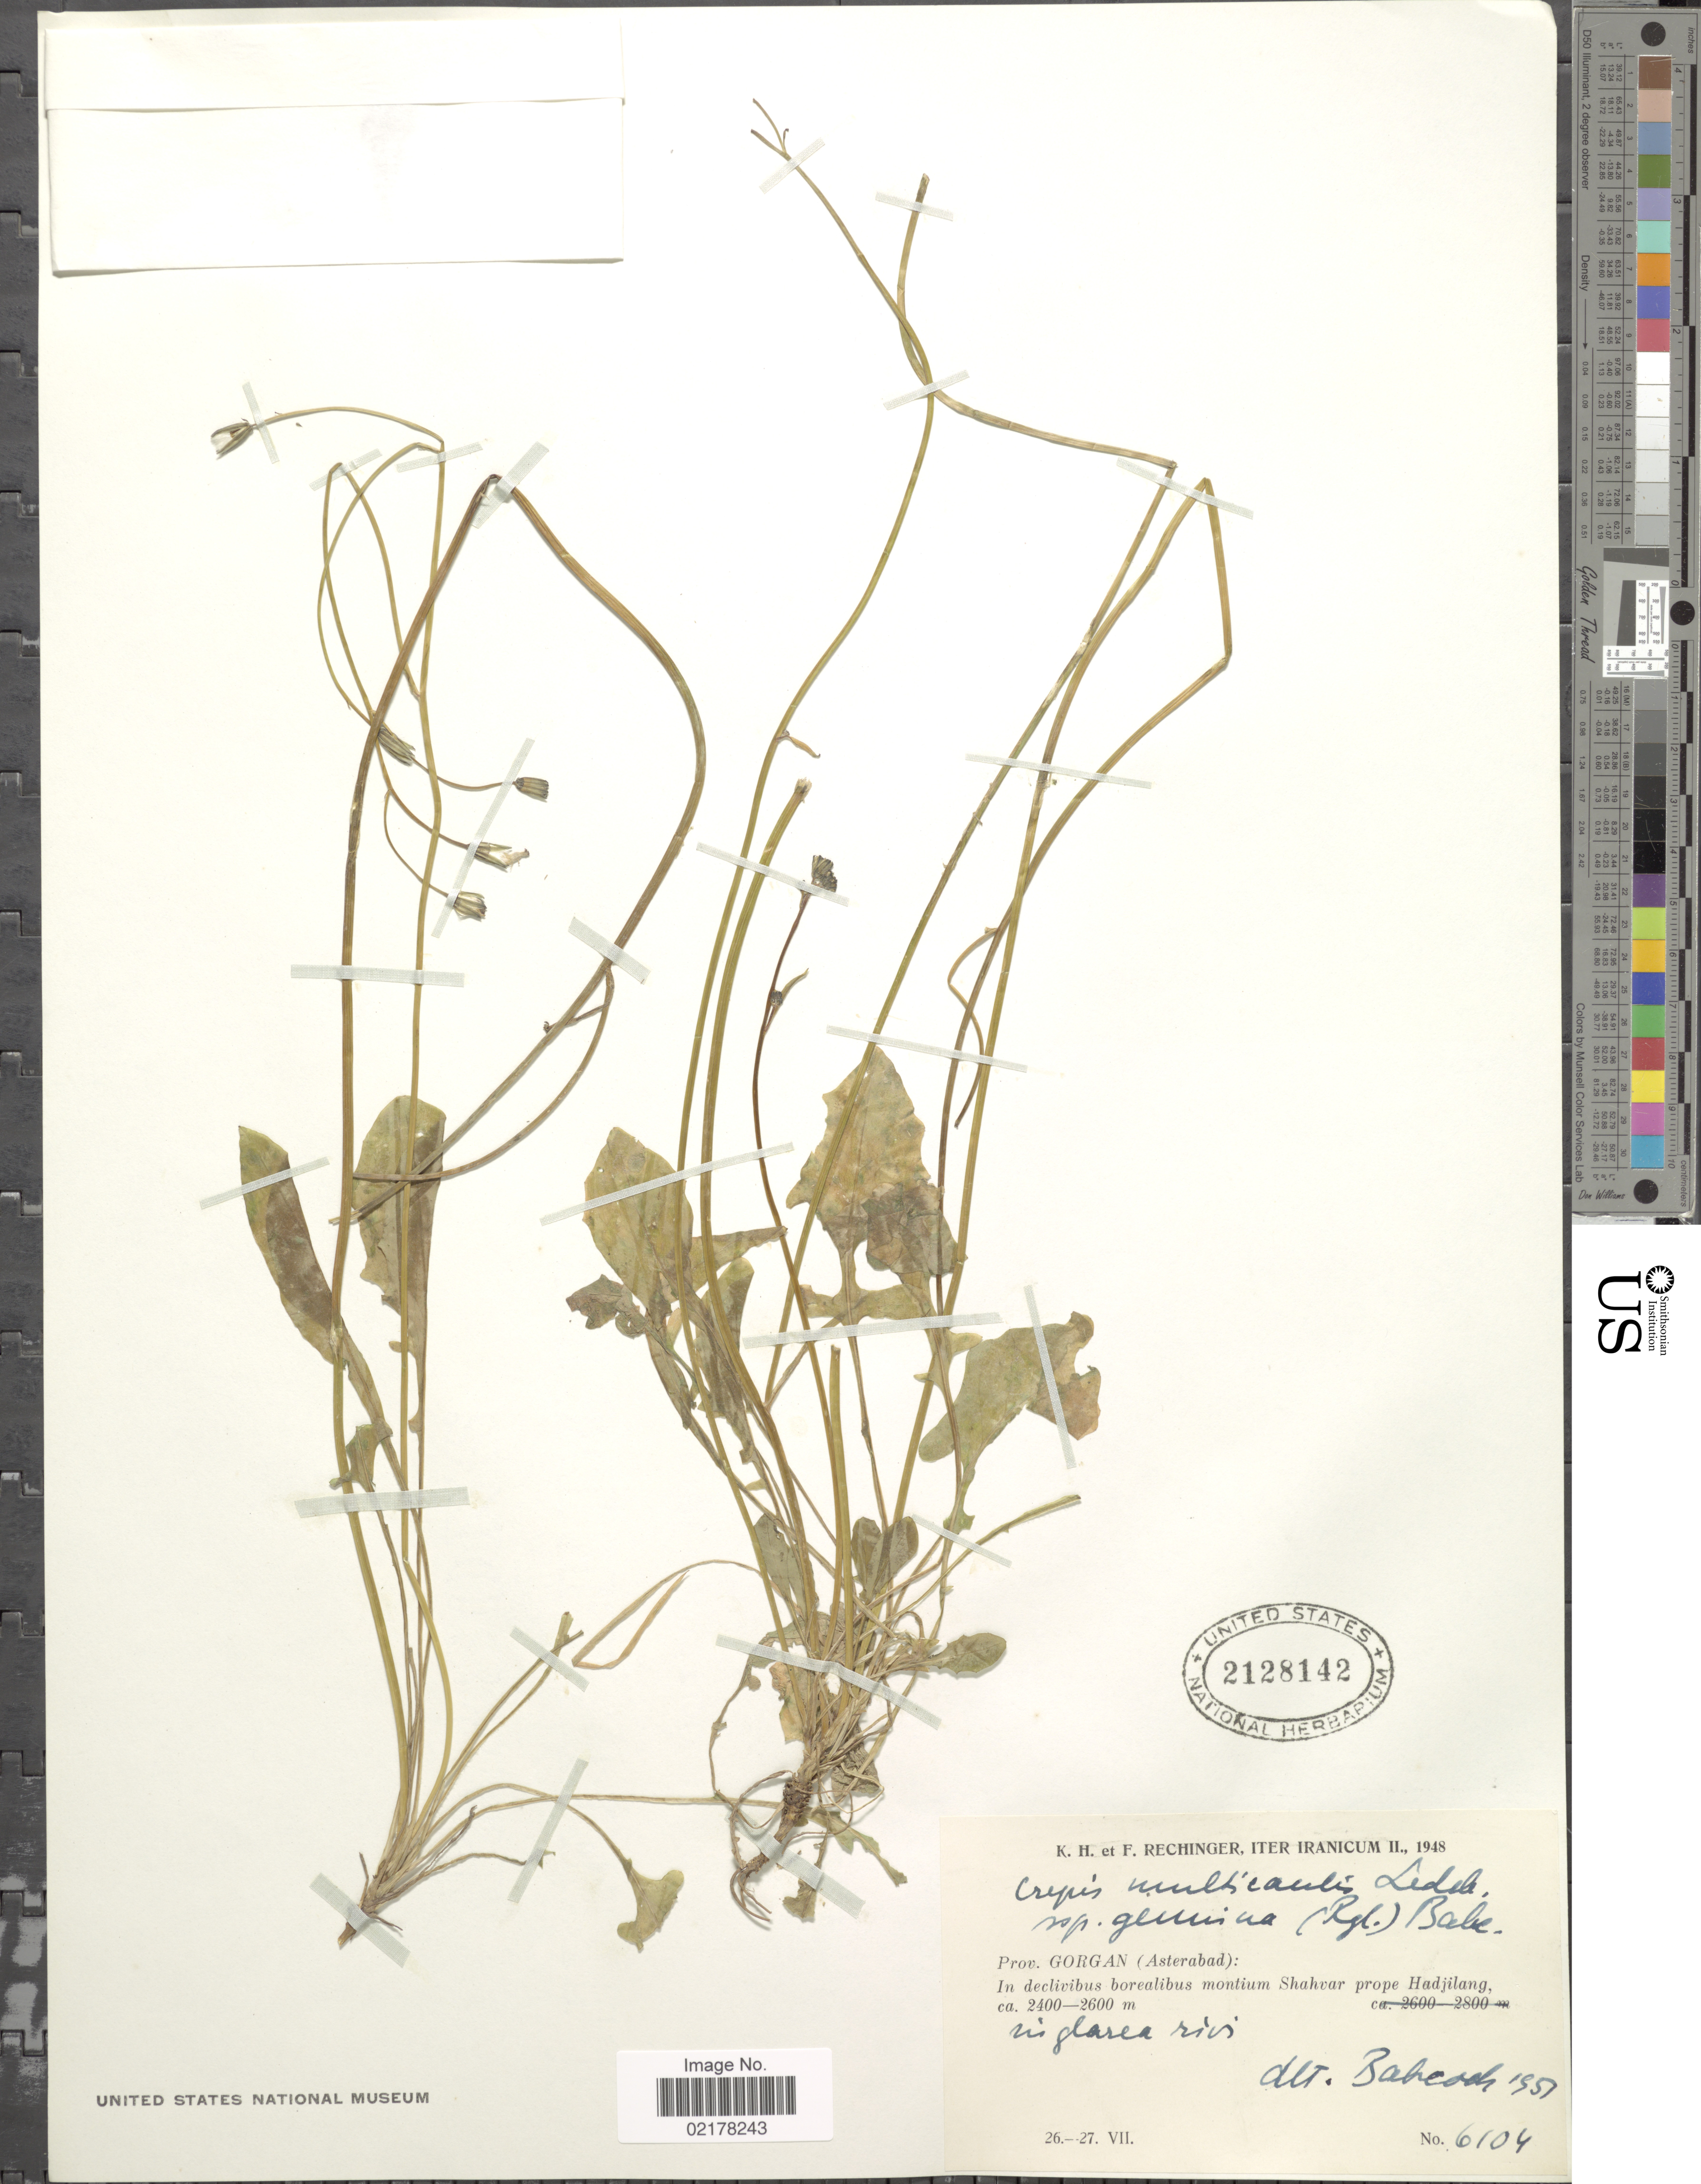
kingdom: Plantae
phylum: Tracheophyta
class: Magnoliopsida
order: Asterales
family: Asteraceae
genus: Crepis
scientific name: Crepis multicaulis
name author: Ledeb.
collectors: K. H. Rechinger & F. Rechinger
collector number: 6104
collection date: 1948-07-26/1948-07-27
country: Iran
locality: Prov. Gorgan (Asterabad): In declivibus borealibus montium Shahvar prope Hadjilang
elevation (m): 2400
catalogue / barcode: US 2128142